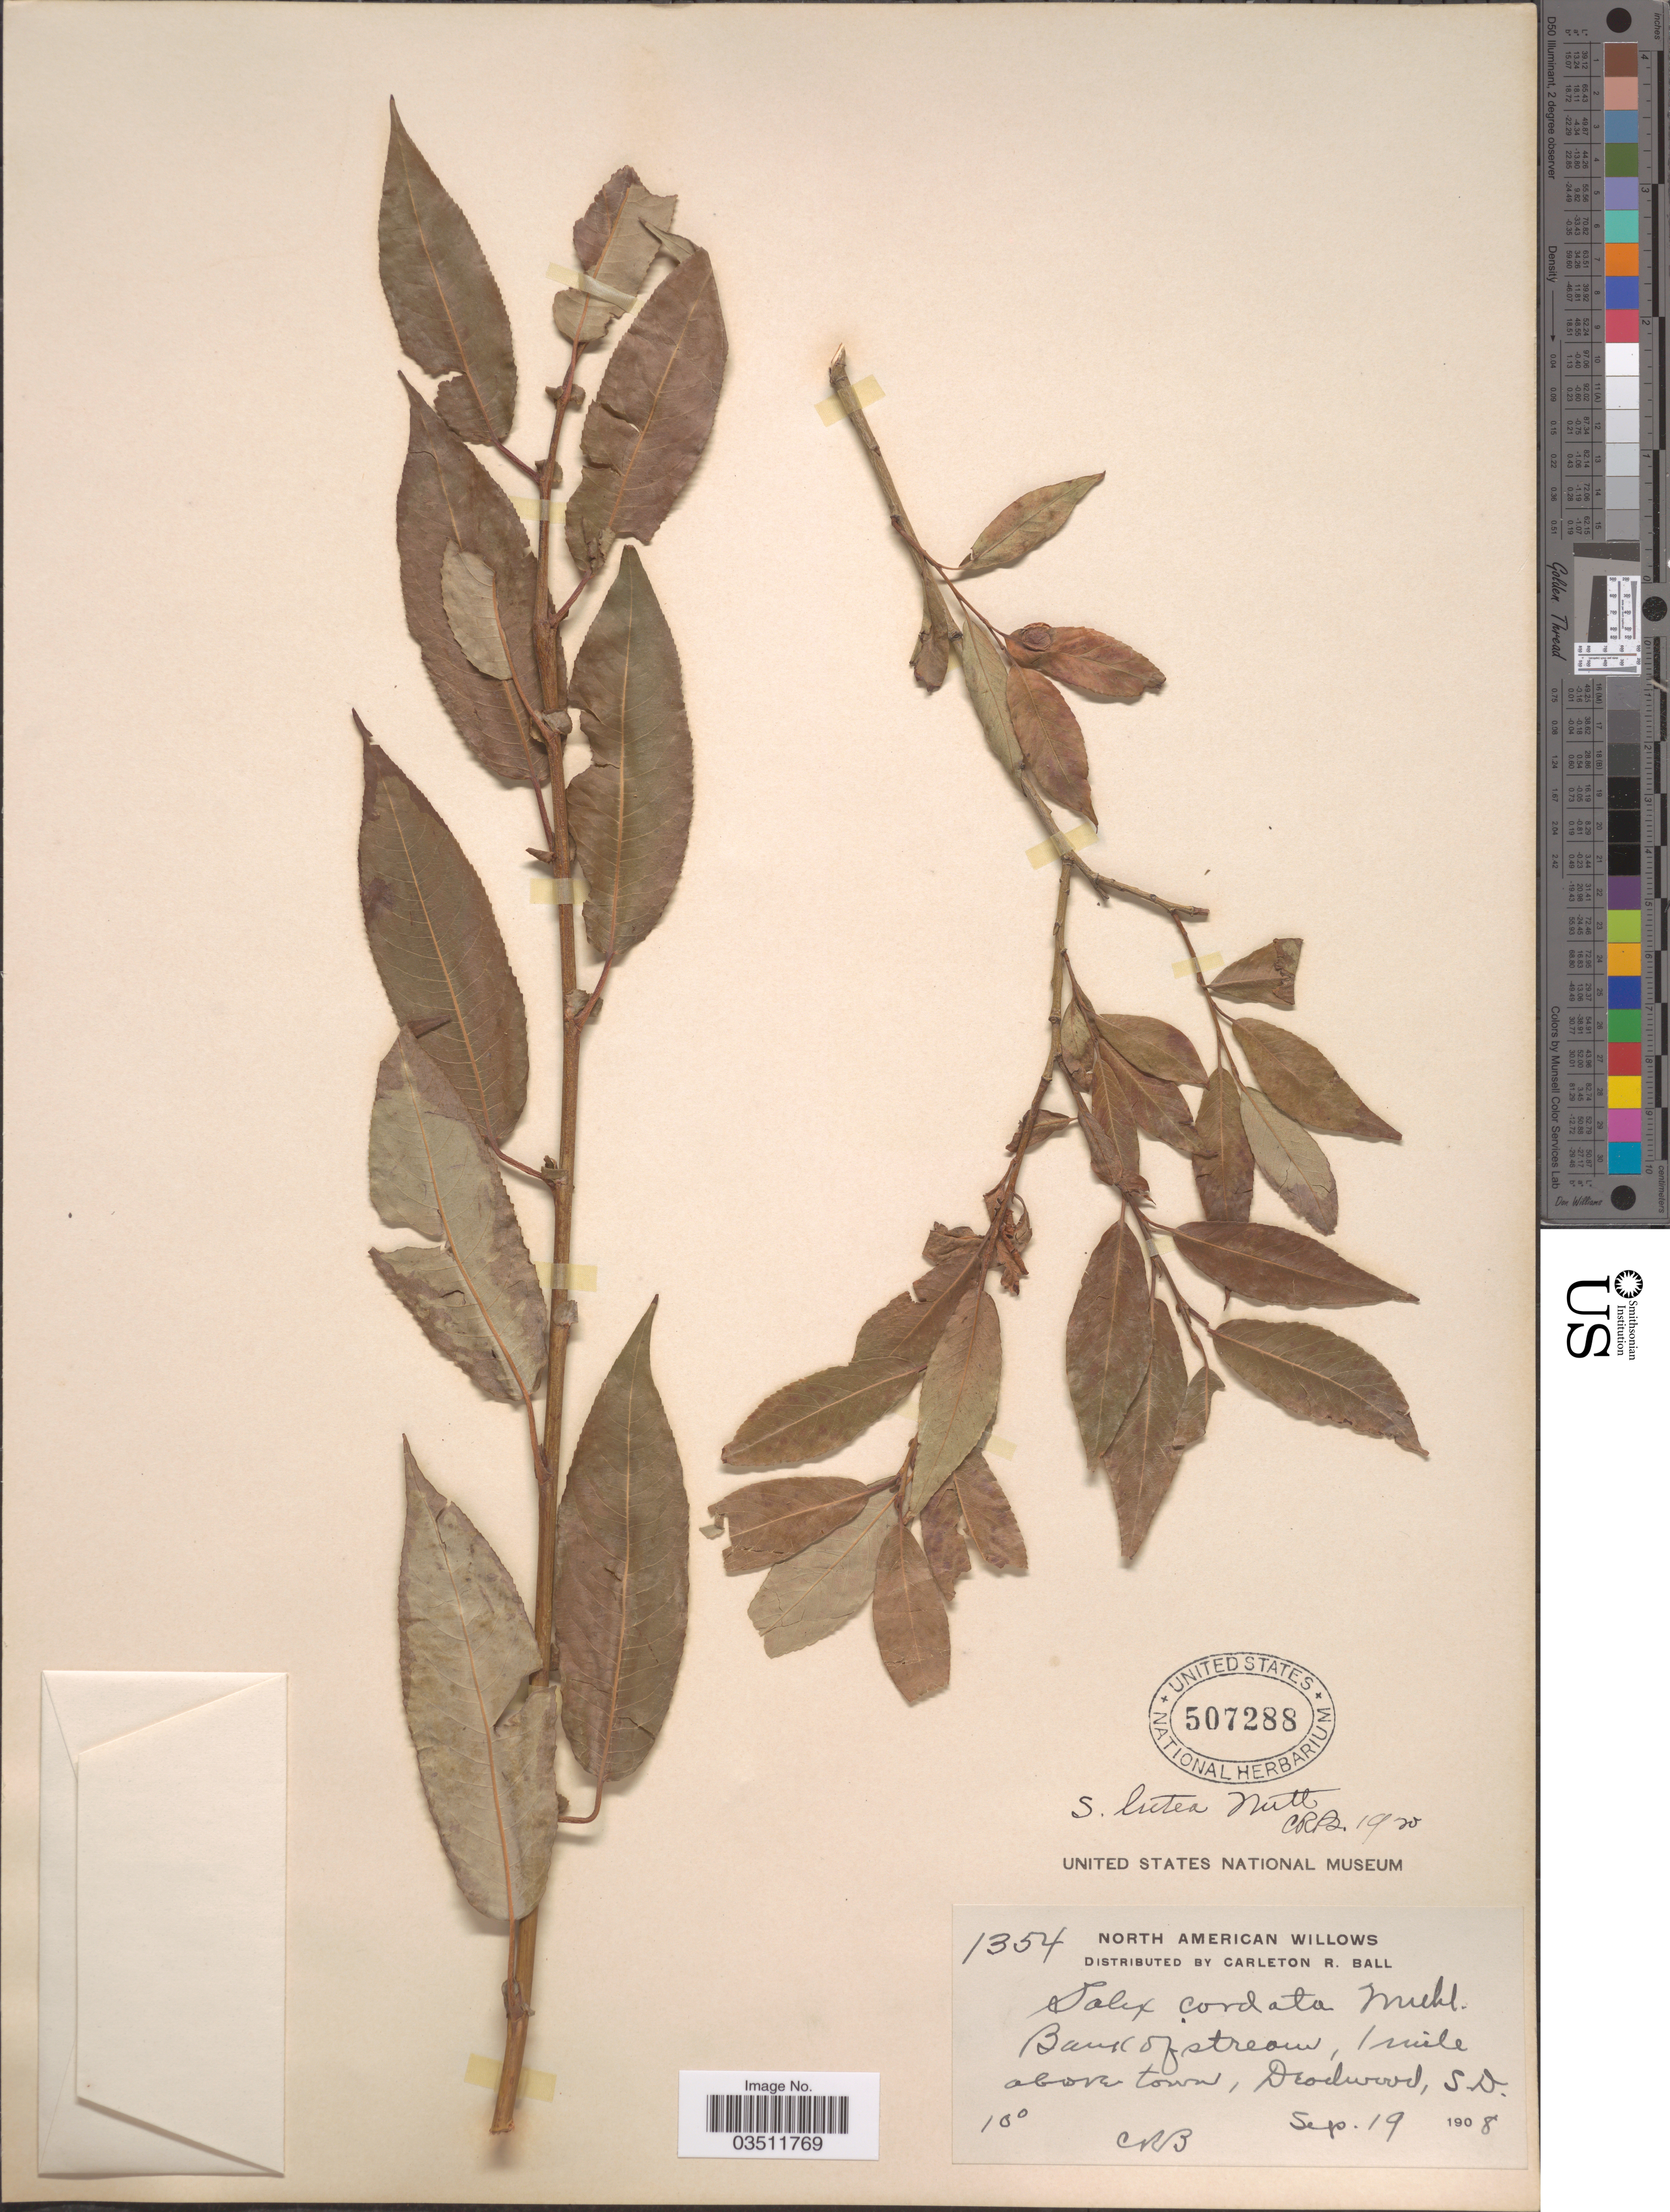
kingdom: Plantae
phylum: Tracheophyta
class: Magnoliopsida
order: Malpighiales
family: Salicaceae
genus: Salix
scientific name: Salix lutea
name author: Nutt.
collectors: C. R. Ball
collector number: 1354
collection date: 1908-09-19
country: United States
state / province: South Dakota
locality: Bank of stream, 1 mile above town, Deadwood.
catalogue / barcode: US 507288